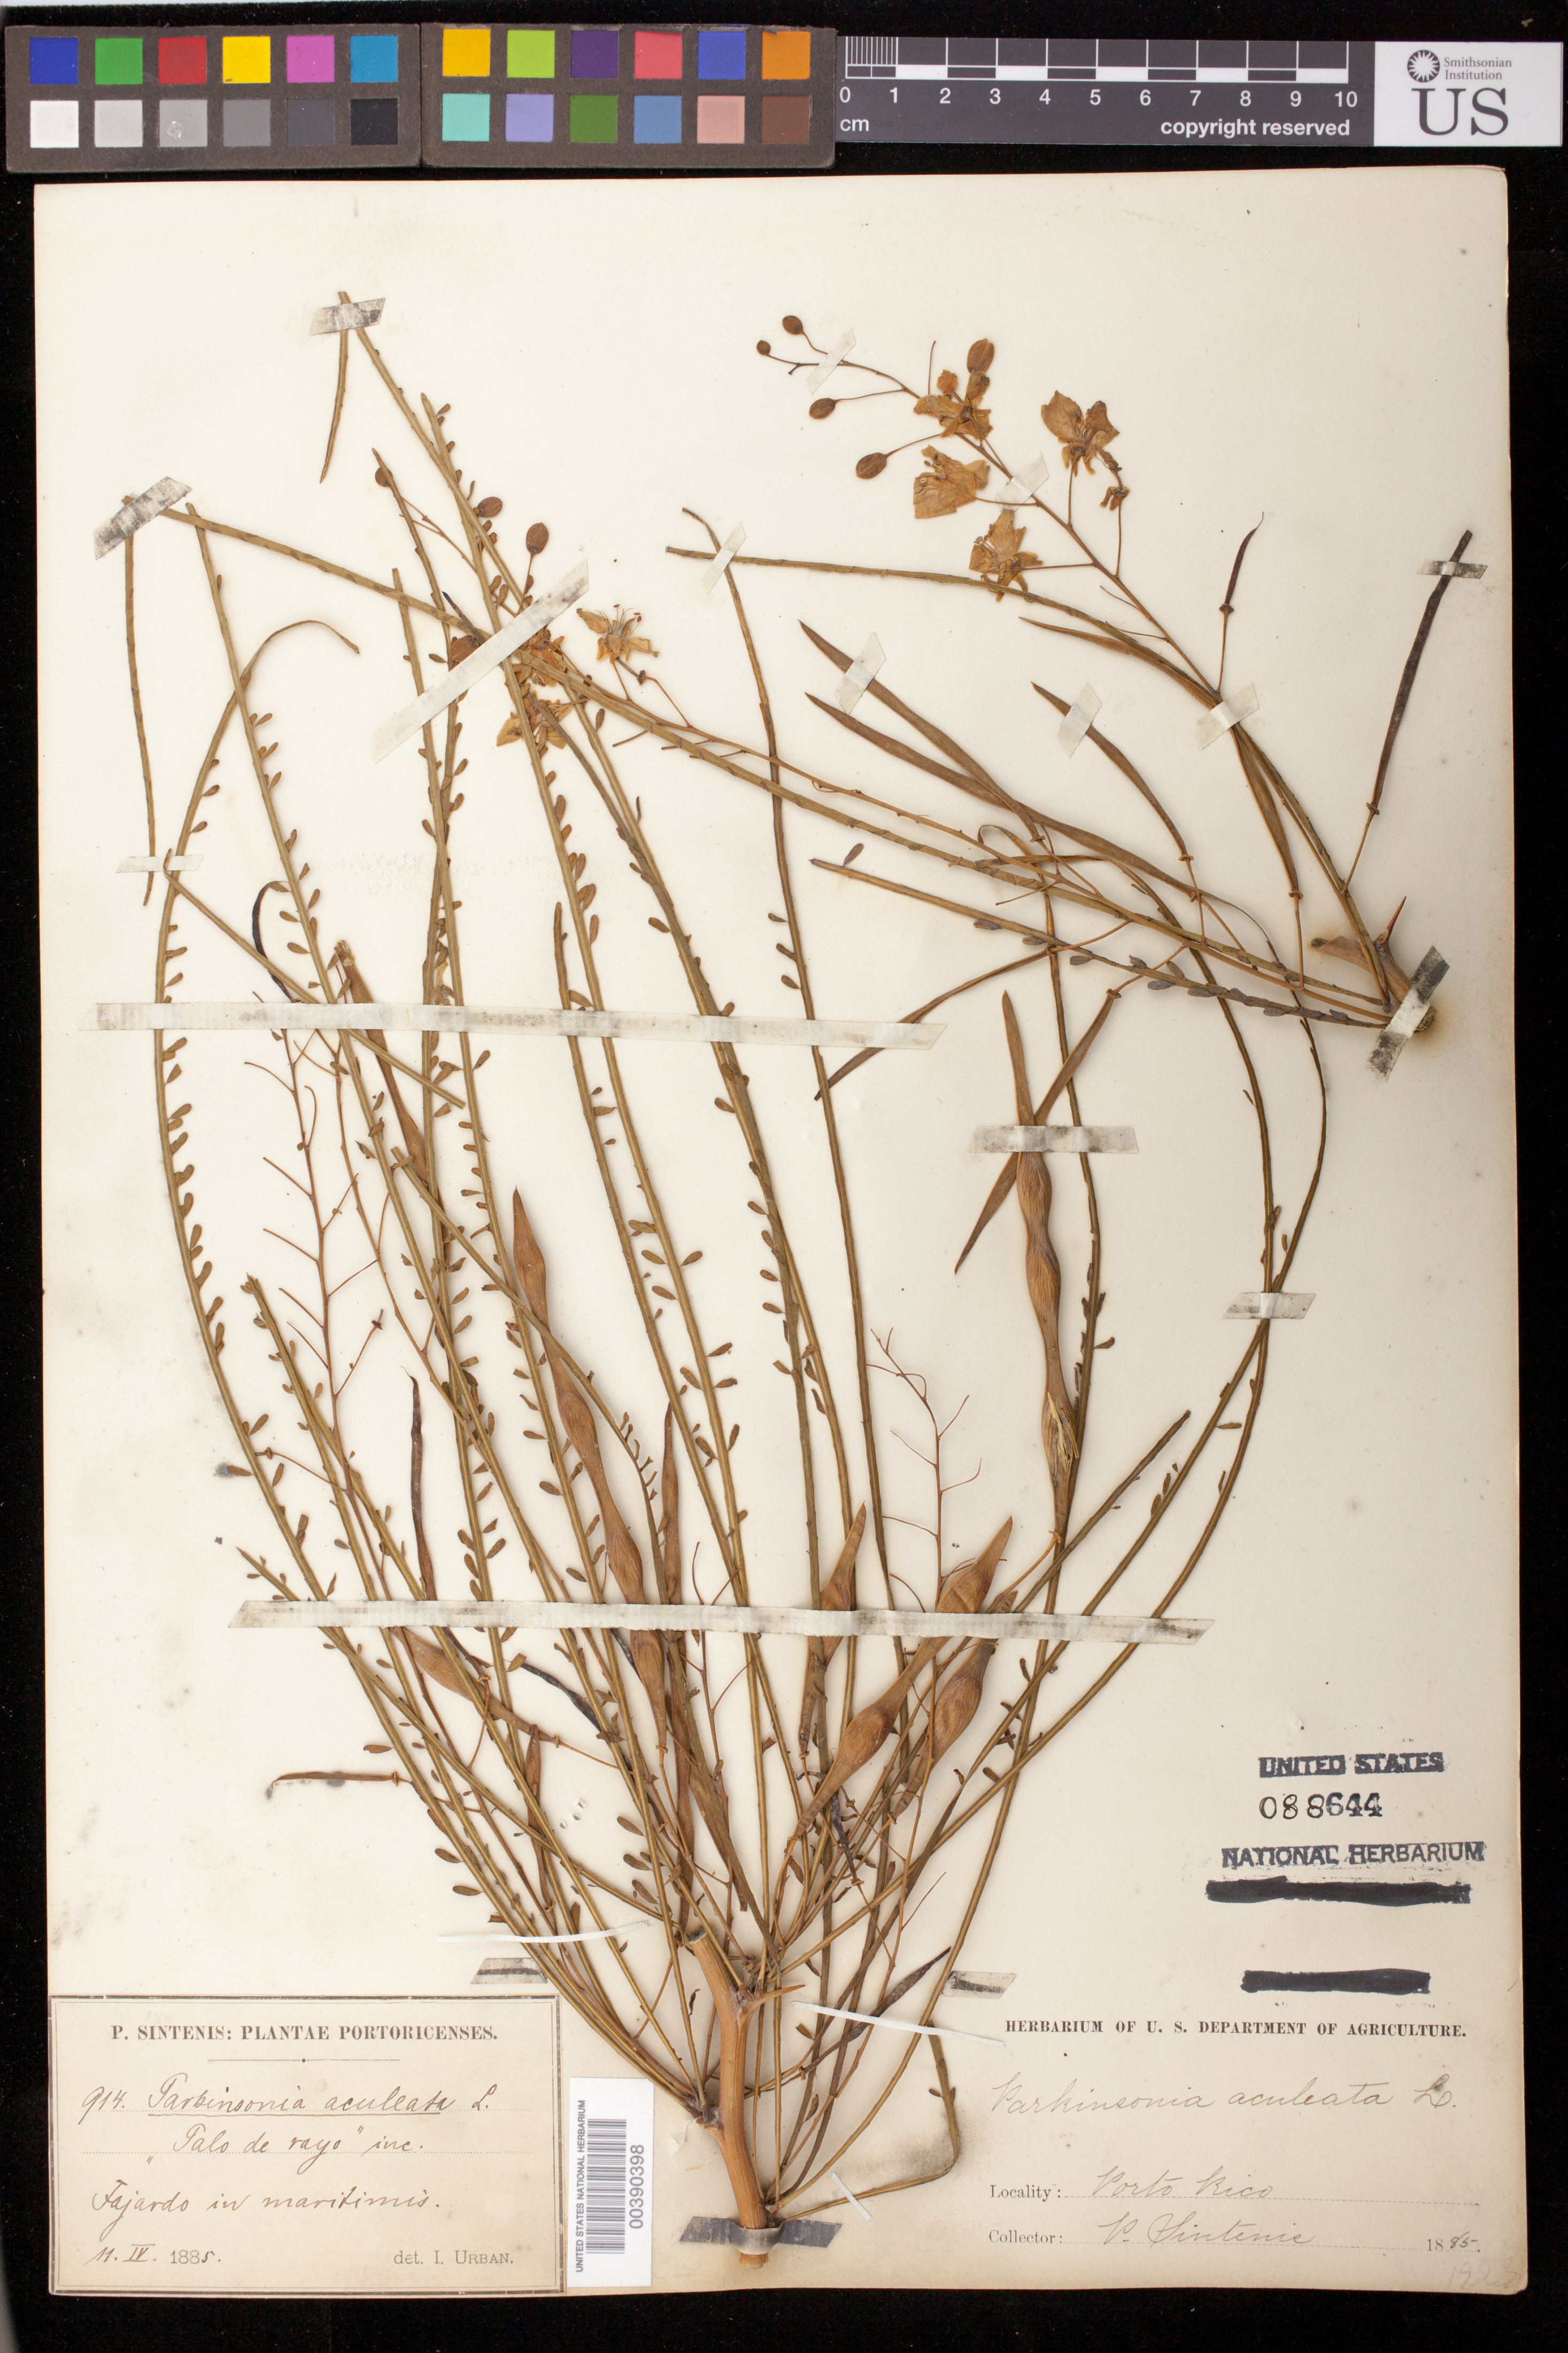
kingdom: Plantae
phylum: Tracheophyta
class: Magnoliopsida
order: Fabales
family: Fabaceae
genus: Parkinsonia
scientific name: Parkinsonia aculeata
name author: L.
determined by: Urban, Ignatz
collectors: P. Sintenis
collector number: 914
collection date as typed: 11 Apr 1885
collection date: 1885-04-11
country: Puerto Rico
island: Puerto Rico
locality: Fajardo in maritimis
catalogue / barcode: US 88644